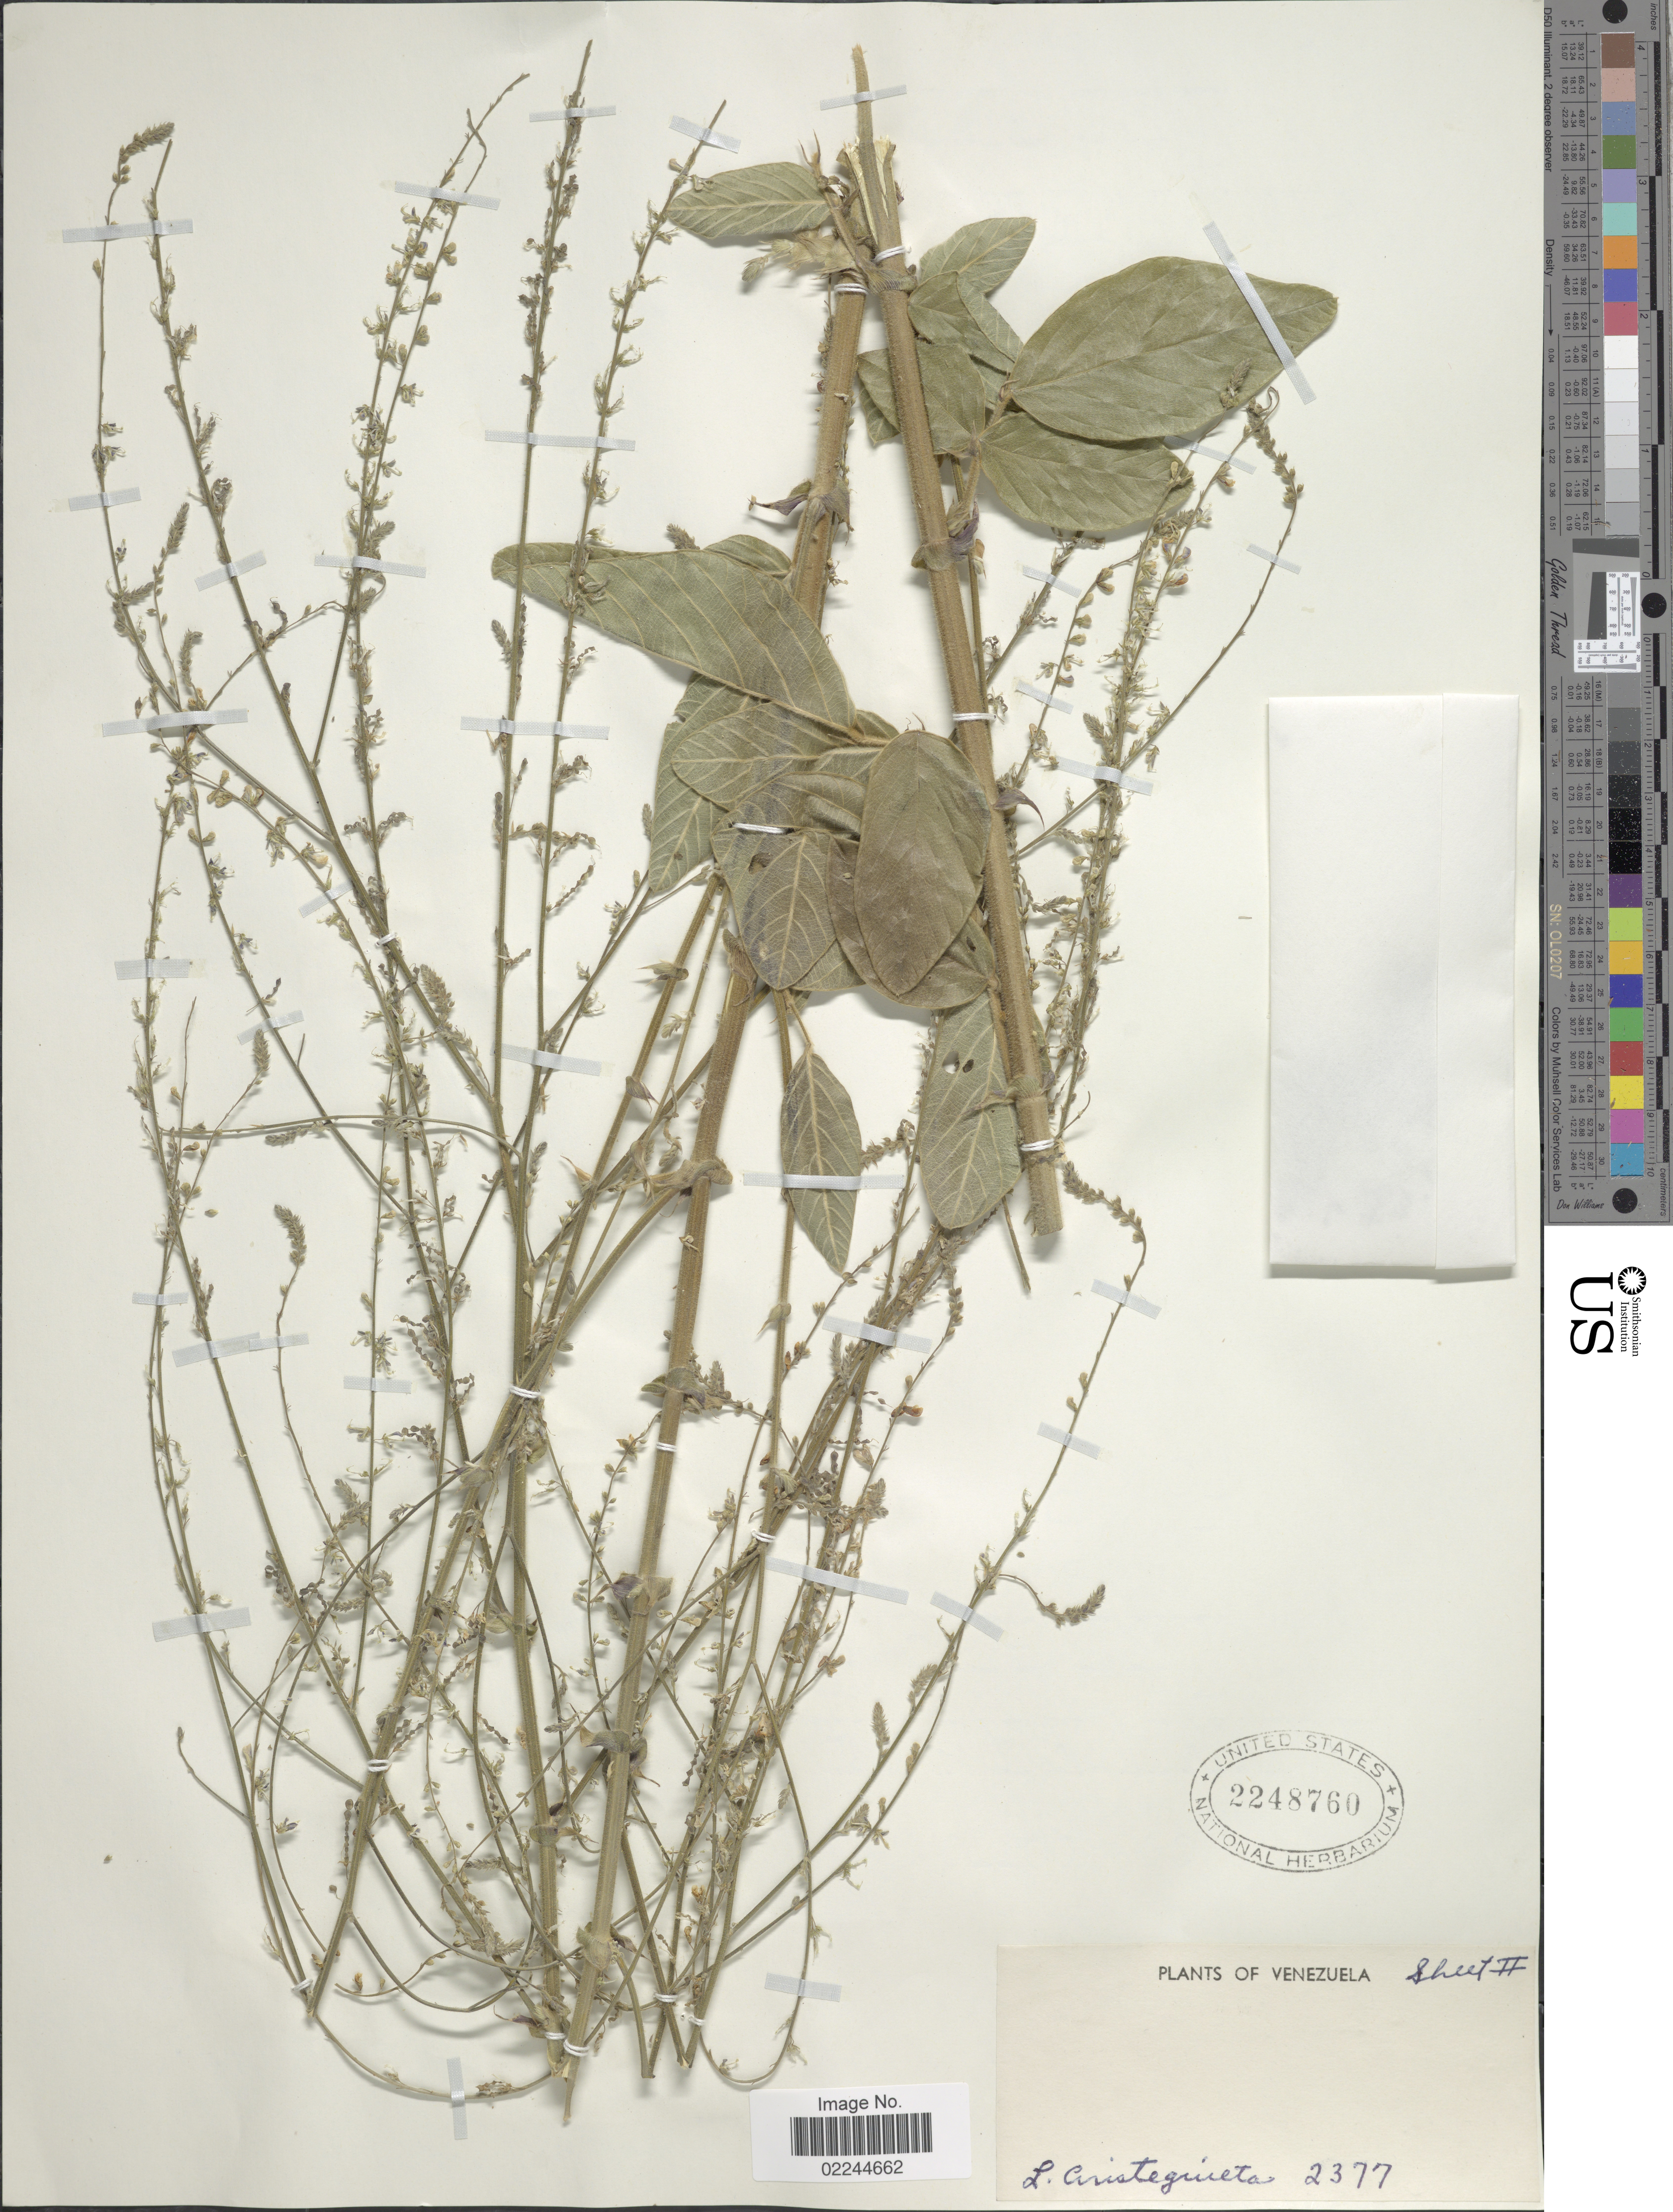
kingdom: Plantae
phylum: Tracheophyta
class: Magnoliopsida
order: Fabales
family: Fabaceae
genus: Desmodium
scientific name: Desmodium cajanifolium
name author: (Kunth) DC.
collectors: L. Aristeguieta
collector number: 2377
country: Venezuela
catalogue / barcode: US 2248760